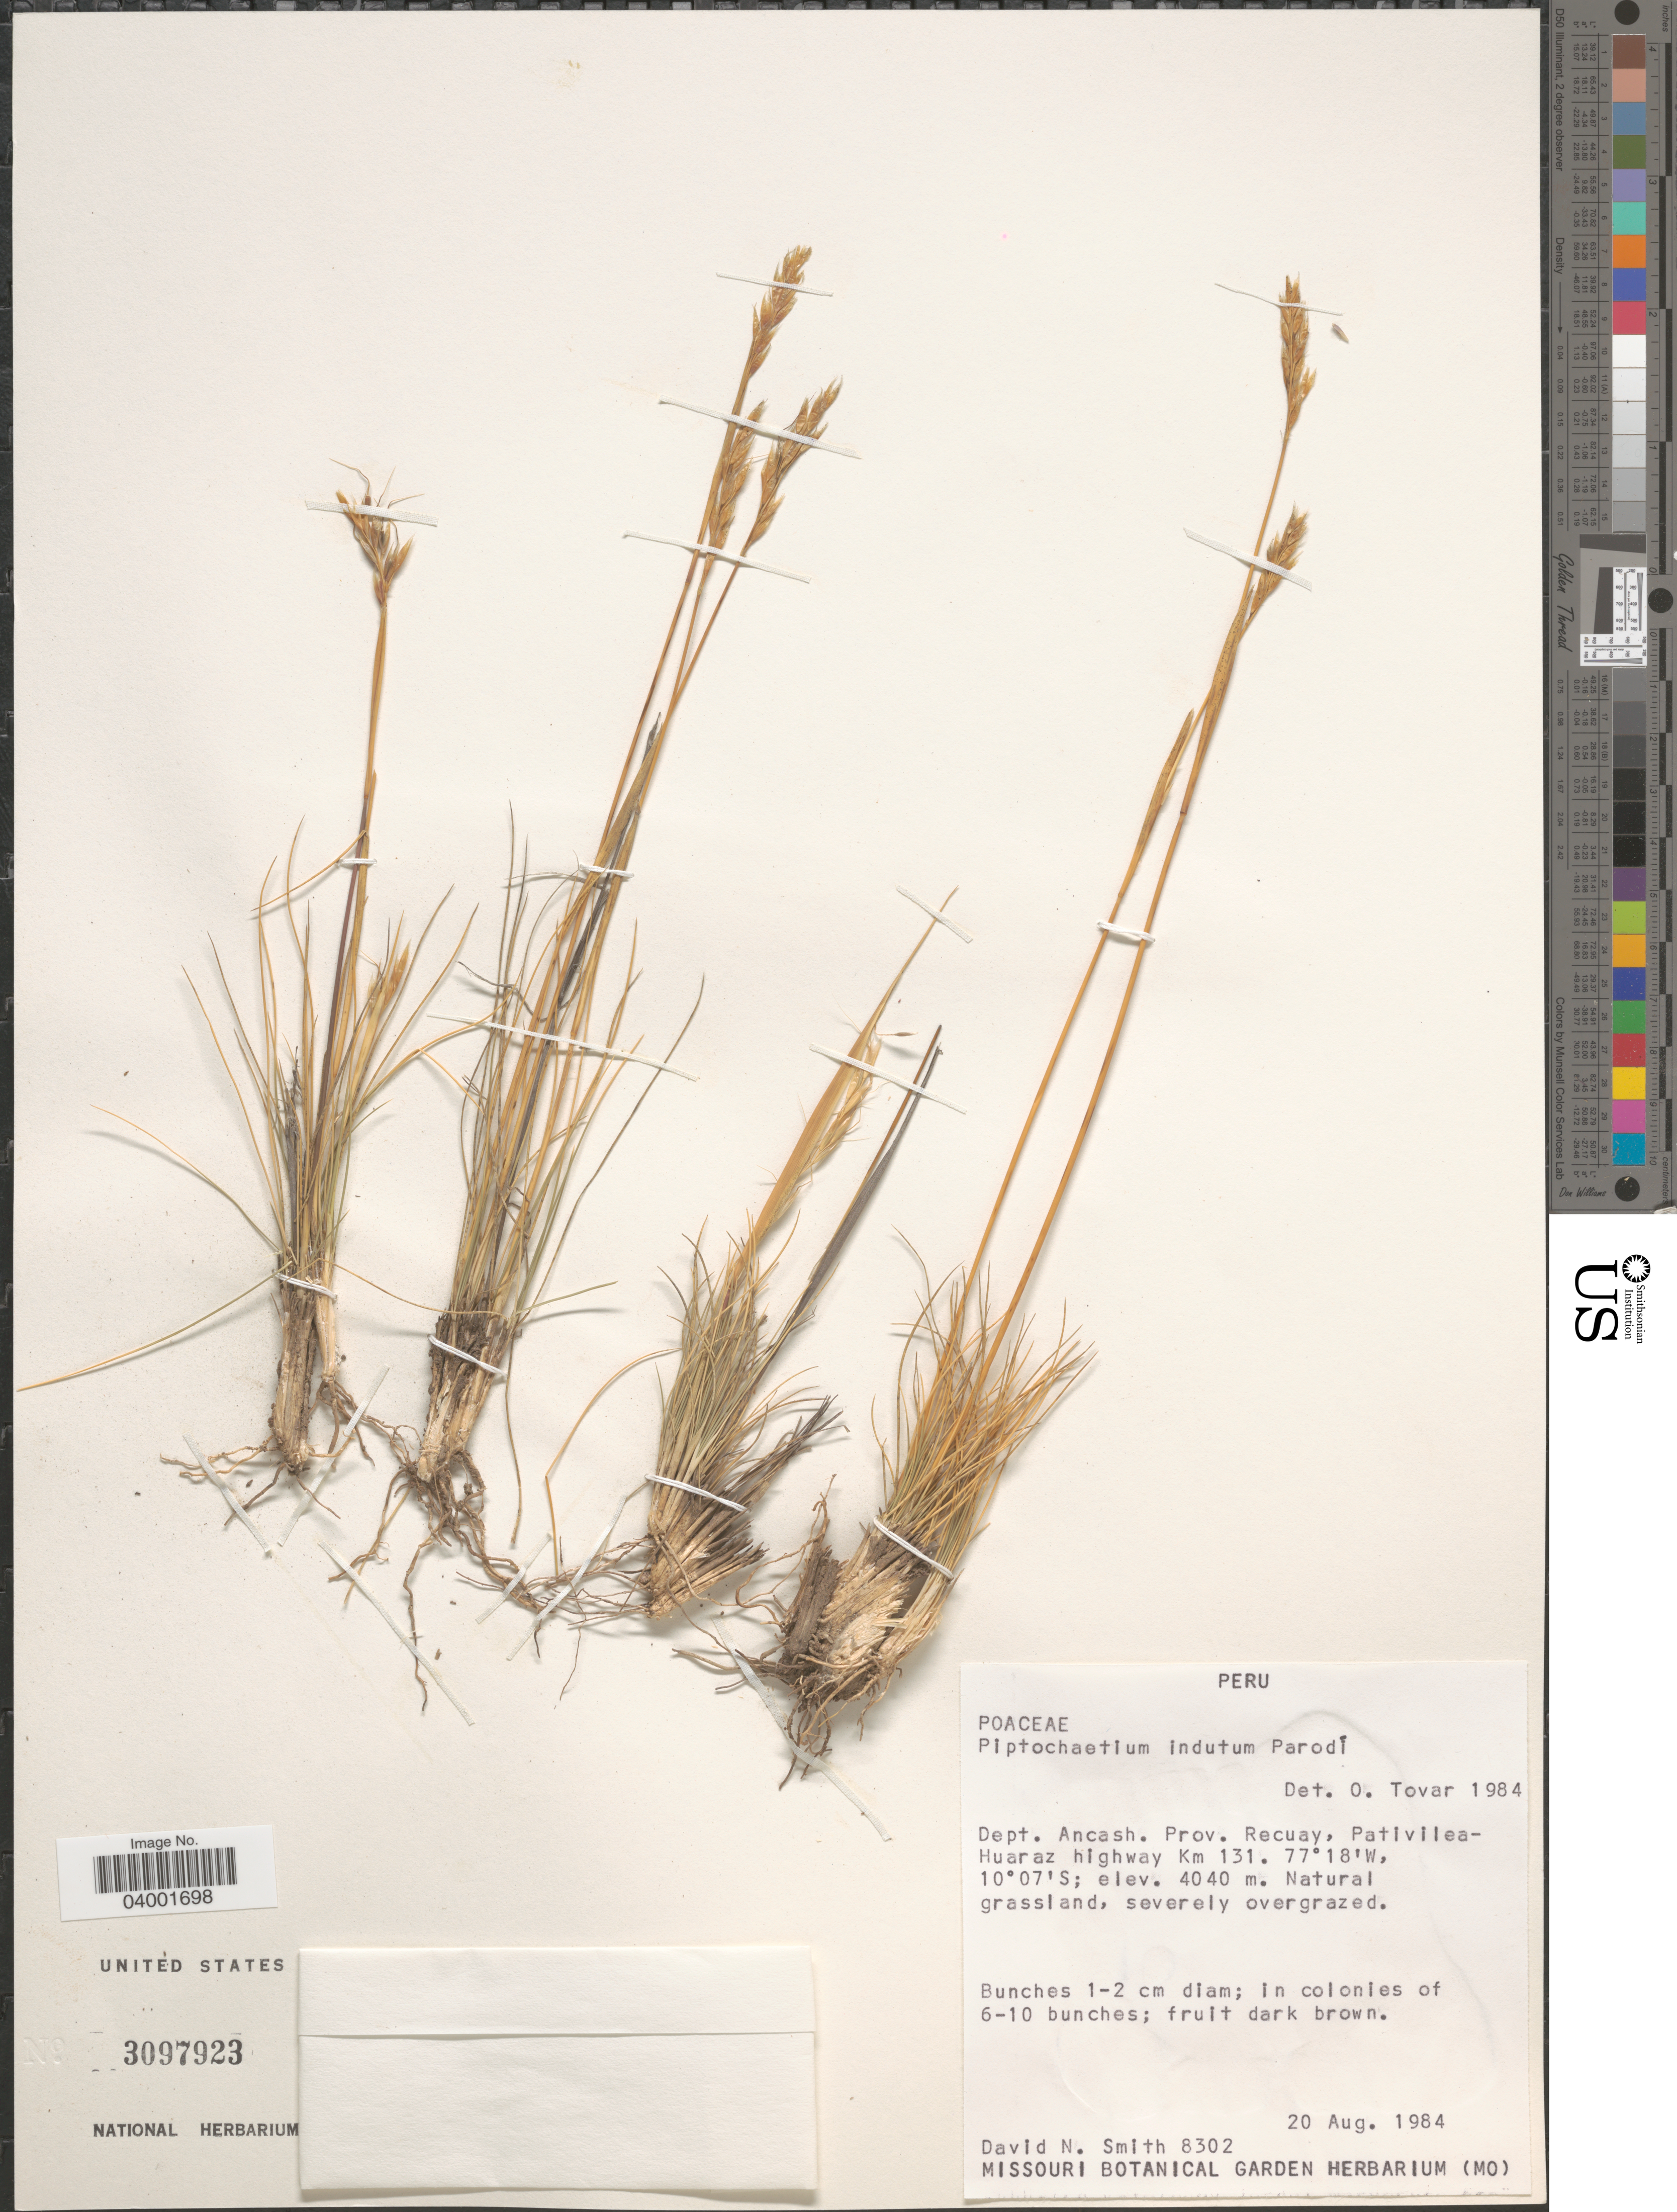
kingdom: Plantae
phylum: Tracheophyta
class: Liliopsida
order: Poales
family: Poaceae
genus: Piptochaetium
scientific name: Piptochaetium indutum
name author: Parodi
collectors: D. Smith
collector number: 8302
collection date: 1984-08-20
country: Peru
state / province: Ancash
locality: Recuay Prov, Pativilea-Huaraz highway Km 131.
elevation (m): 4040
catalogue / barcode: US 3097923